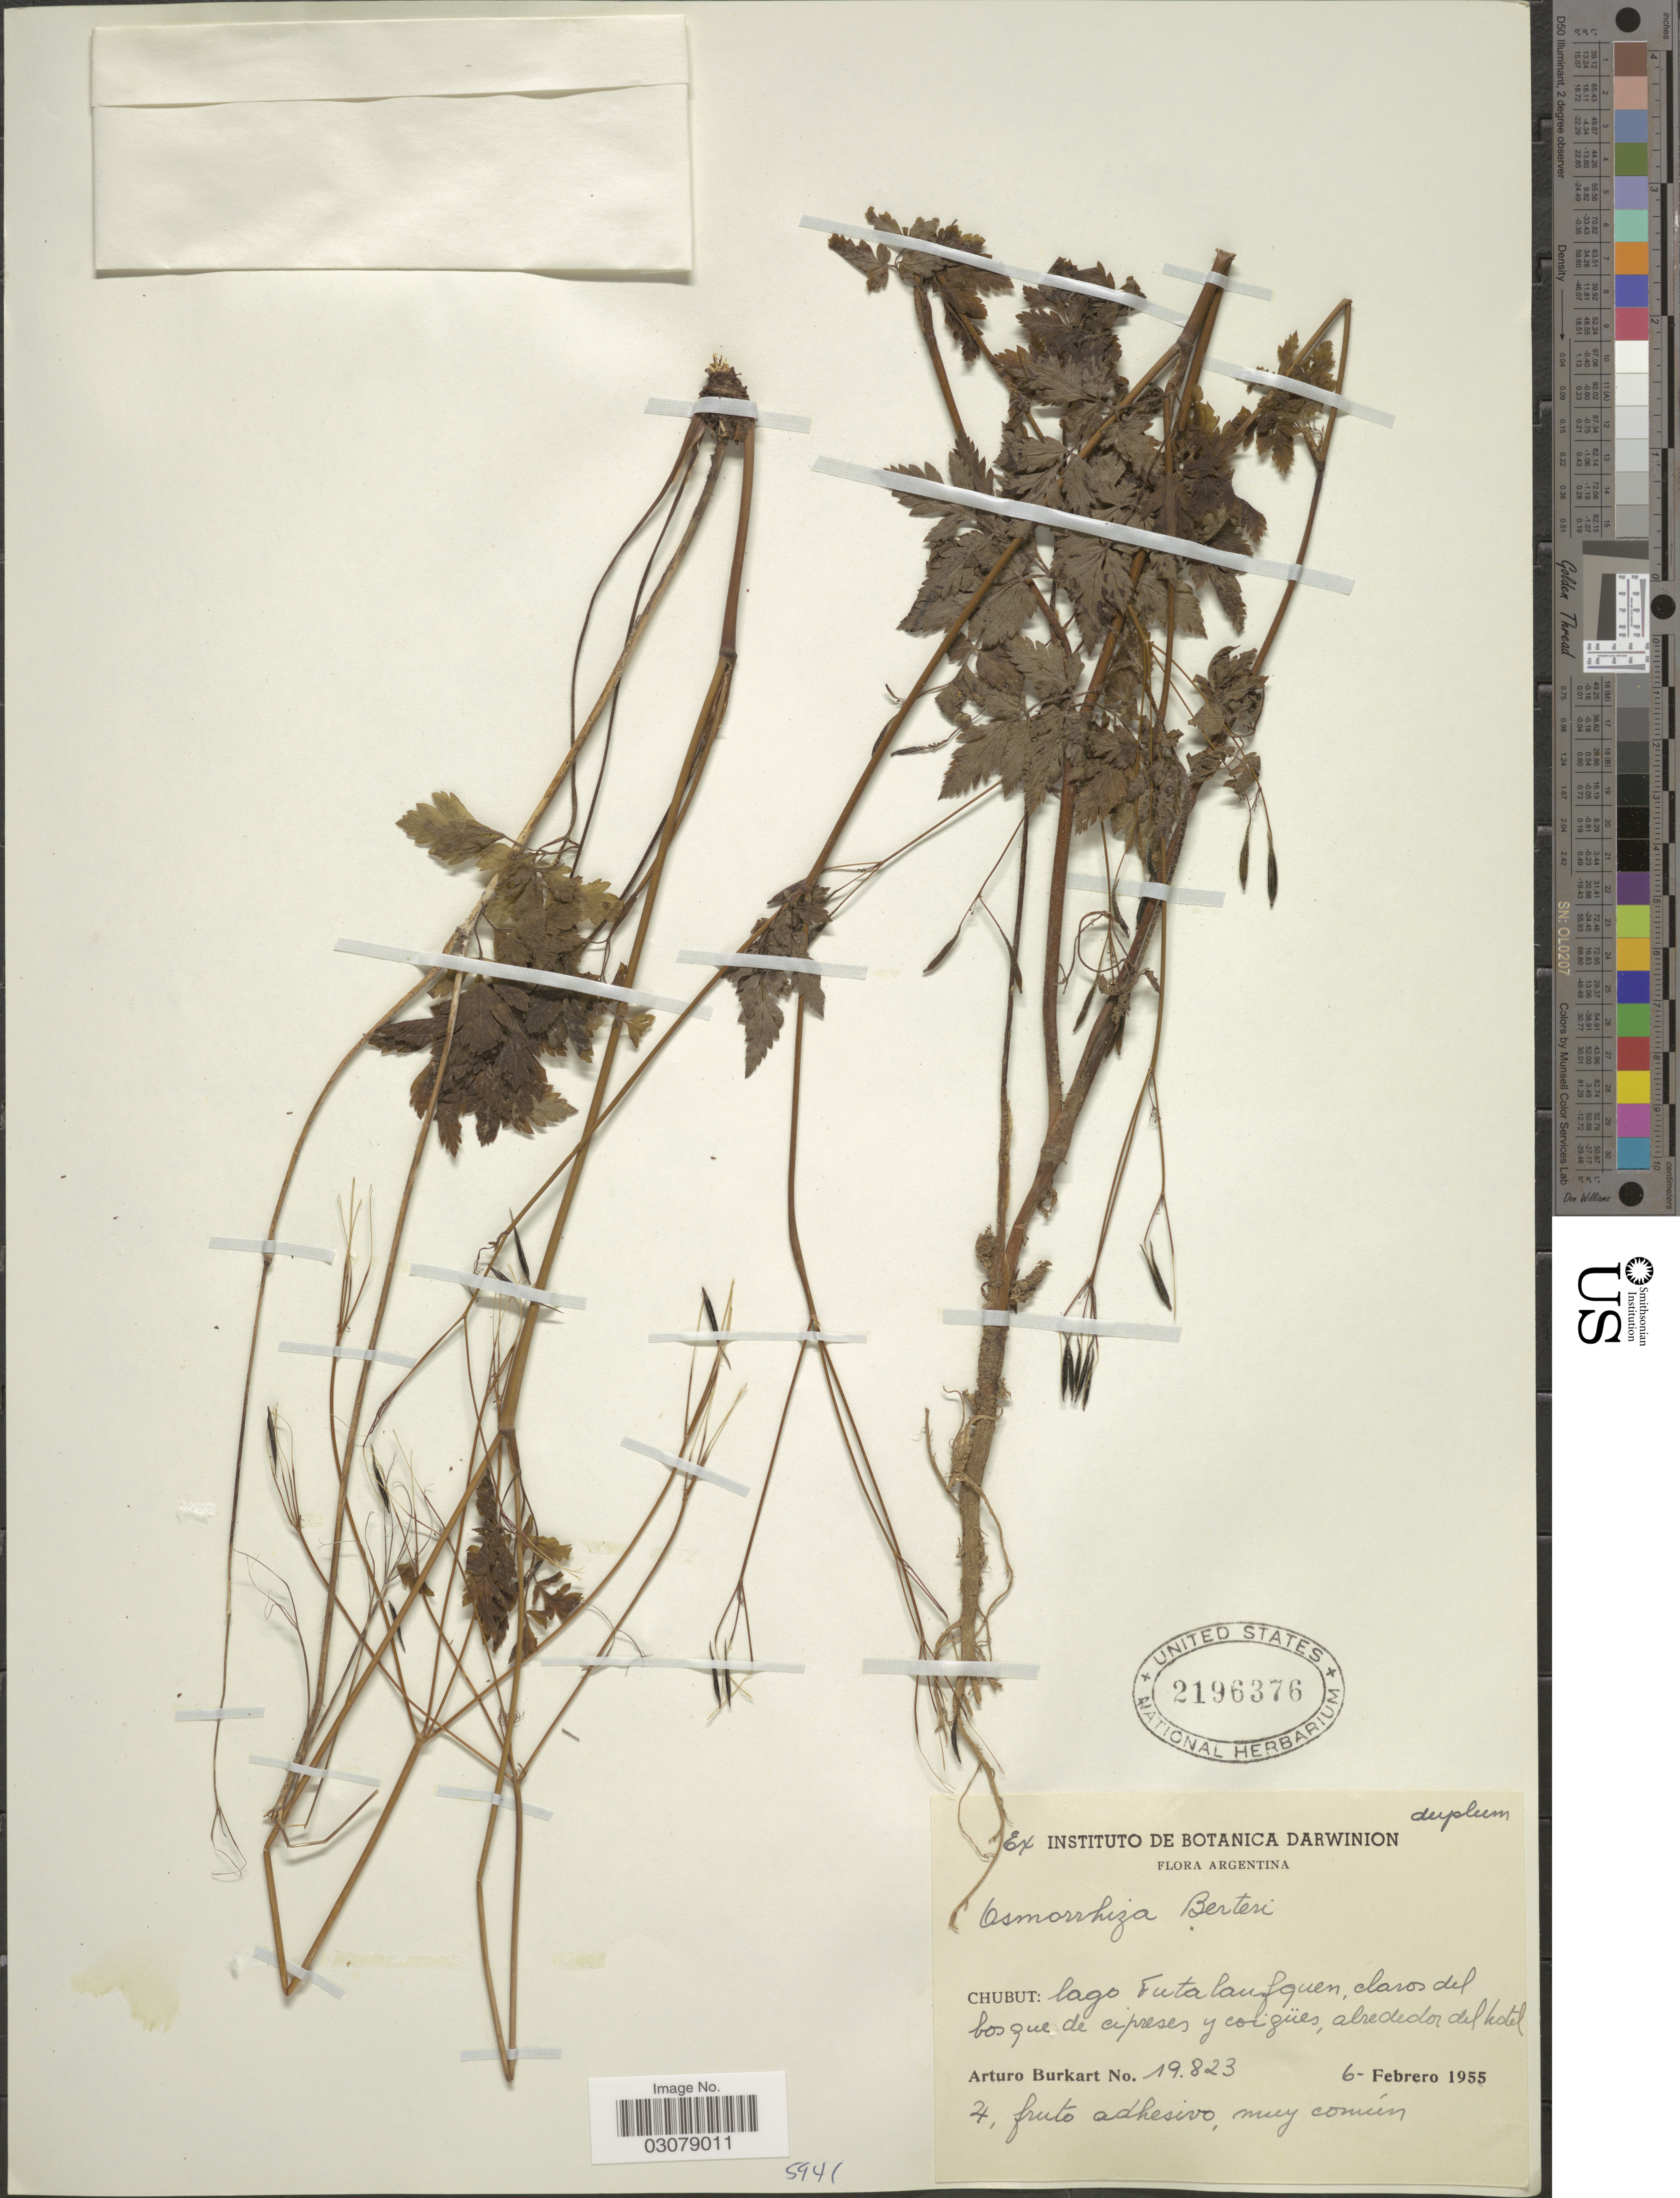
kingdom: Plantae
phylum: Tracheophyta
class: Magnoliopsida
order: Apiales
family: Apiaceae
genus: Osmorhiza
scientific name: Osmorhiza berteroi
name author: DC.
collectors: A. E. Burkart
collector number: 19823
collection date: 1955-02-06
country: Argentina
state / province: Chubut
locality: Lago Futalaufquen, claros del bosque de cipreses y coigües, alrededores del hotel.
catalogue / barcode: US 2196376